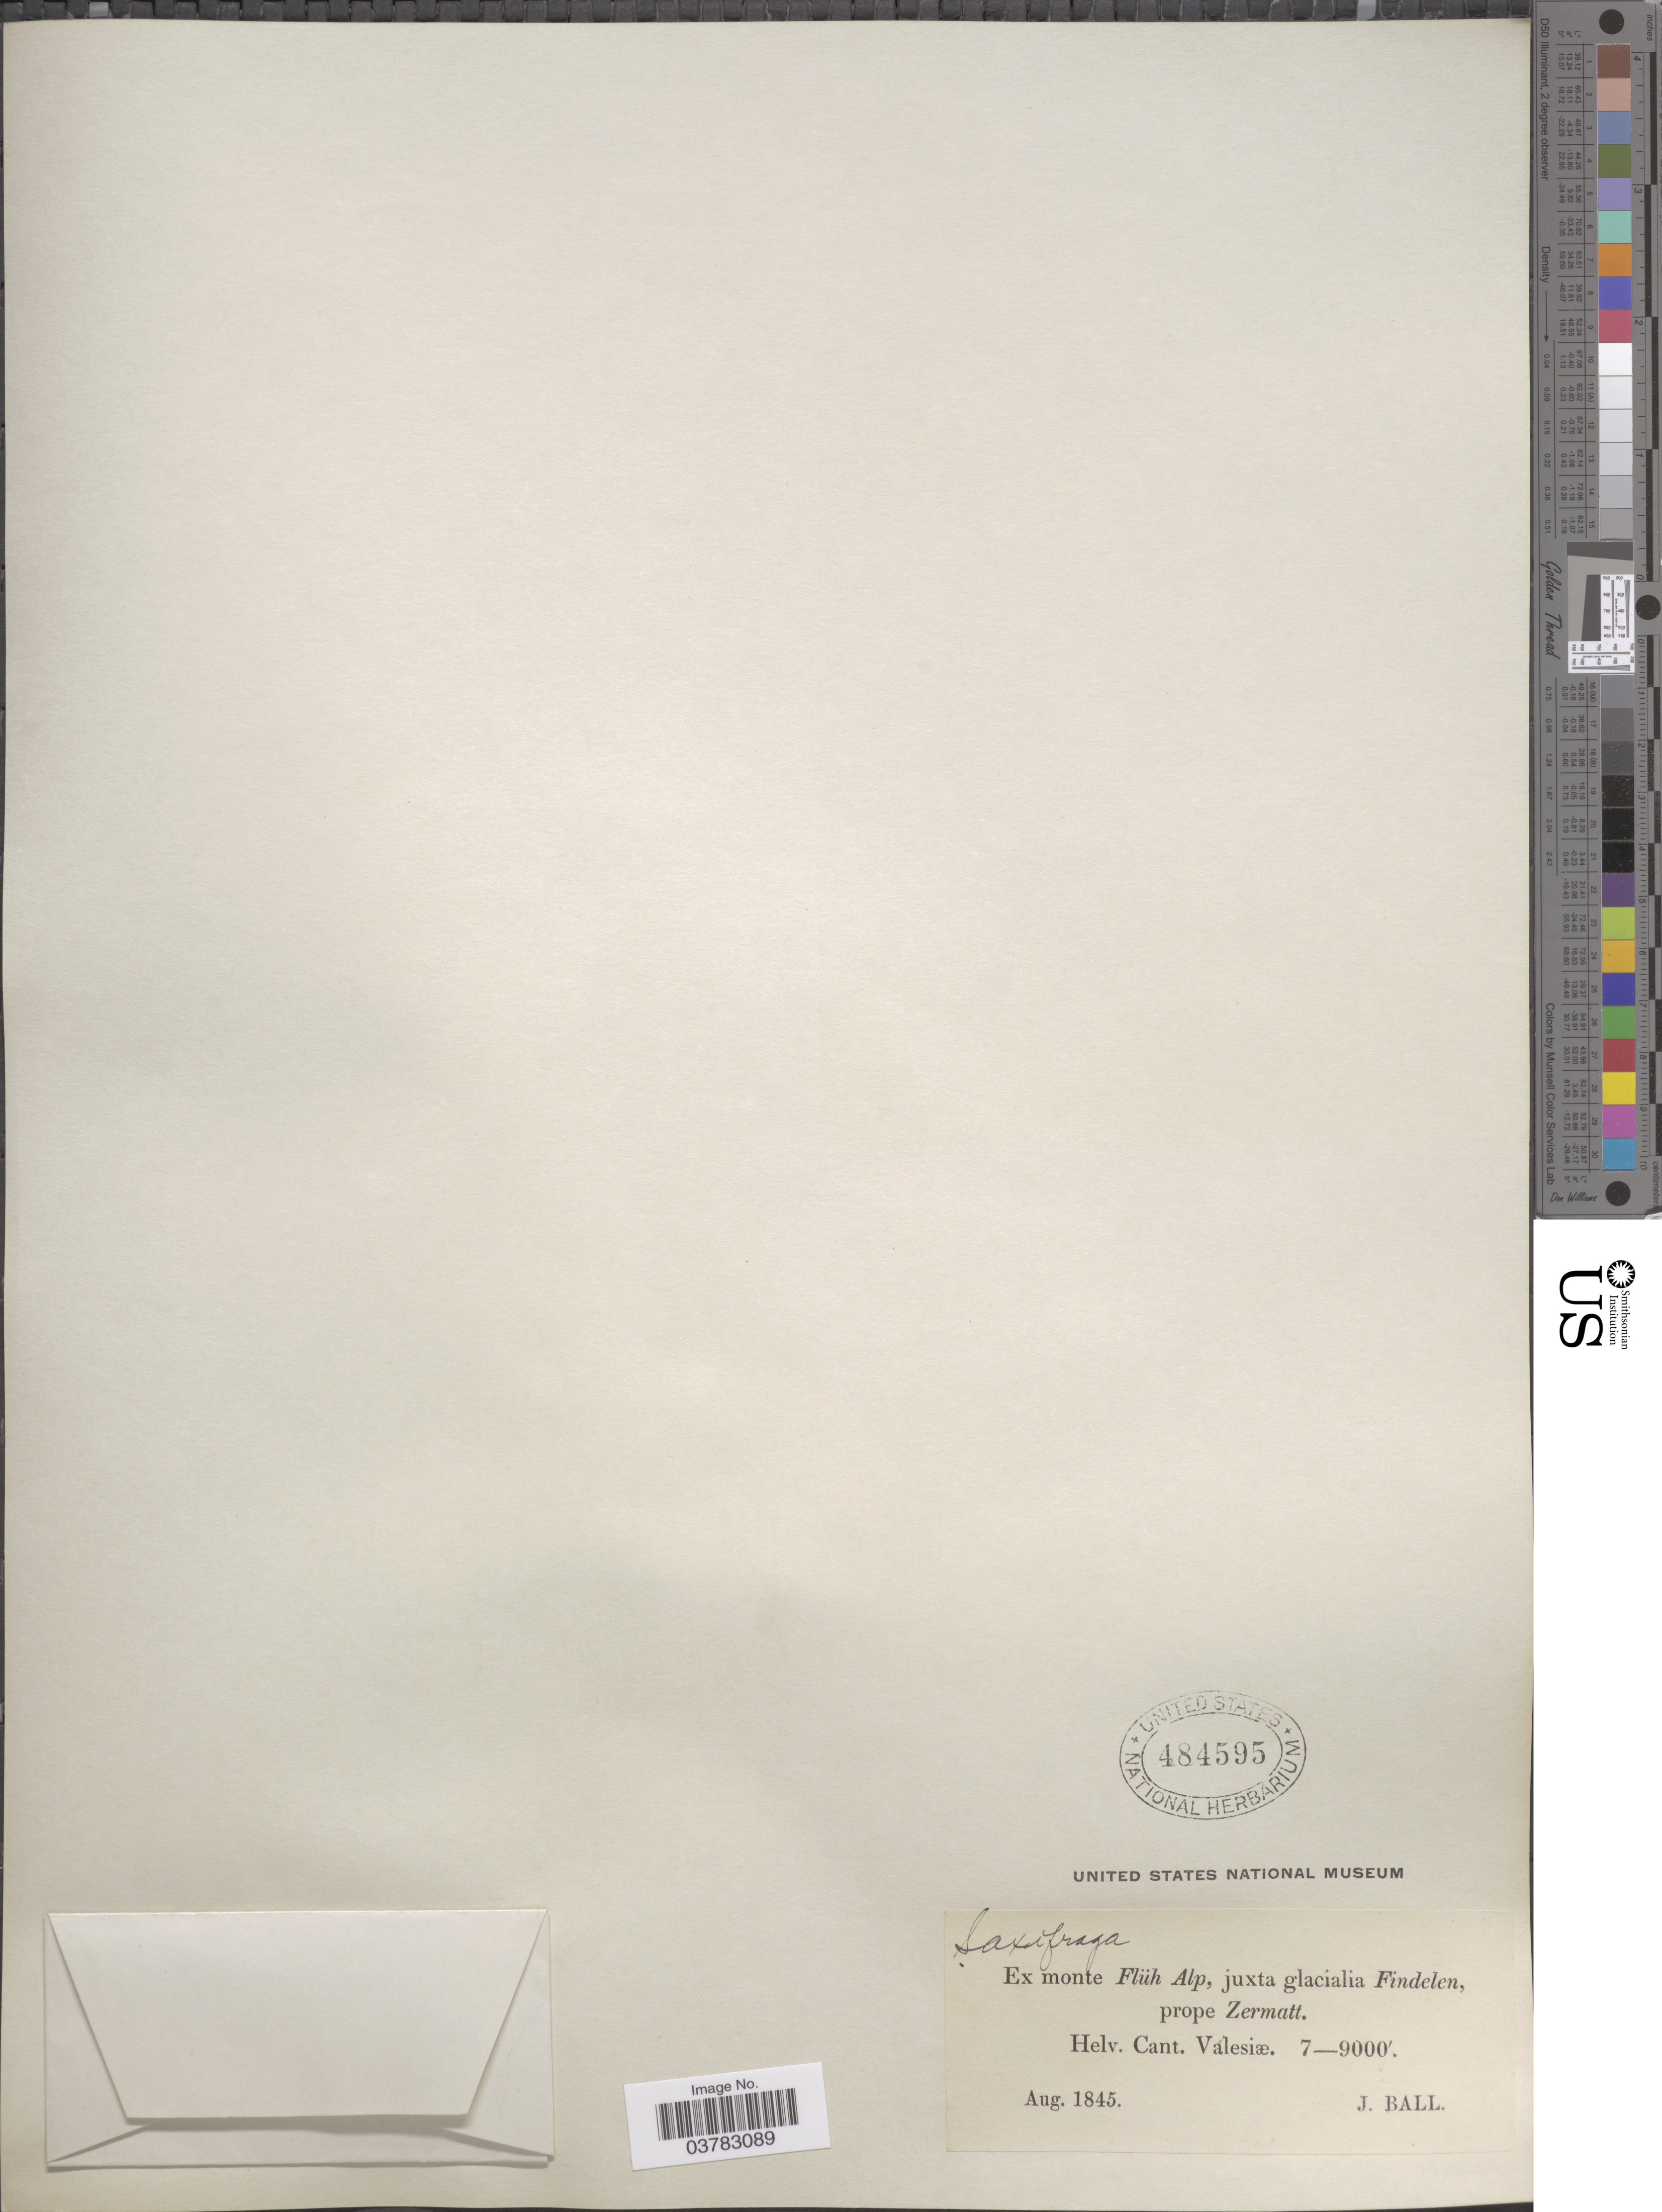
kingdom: Plantae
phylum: Tracheophyta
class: Magnoliopsida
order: Saxifragales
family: Saxifragaceae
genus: Saxifraga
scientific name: Saxifraga sp.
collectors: J. Ball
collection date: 1845-08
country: Switzerland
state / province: Valais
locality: Ex monte Flüh Alp, juxta glacialia Findelen, prope Zermatt. Helv. Cant. Valesiæ.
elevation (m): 2134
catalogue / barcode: US 484595